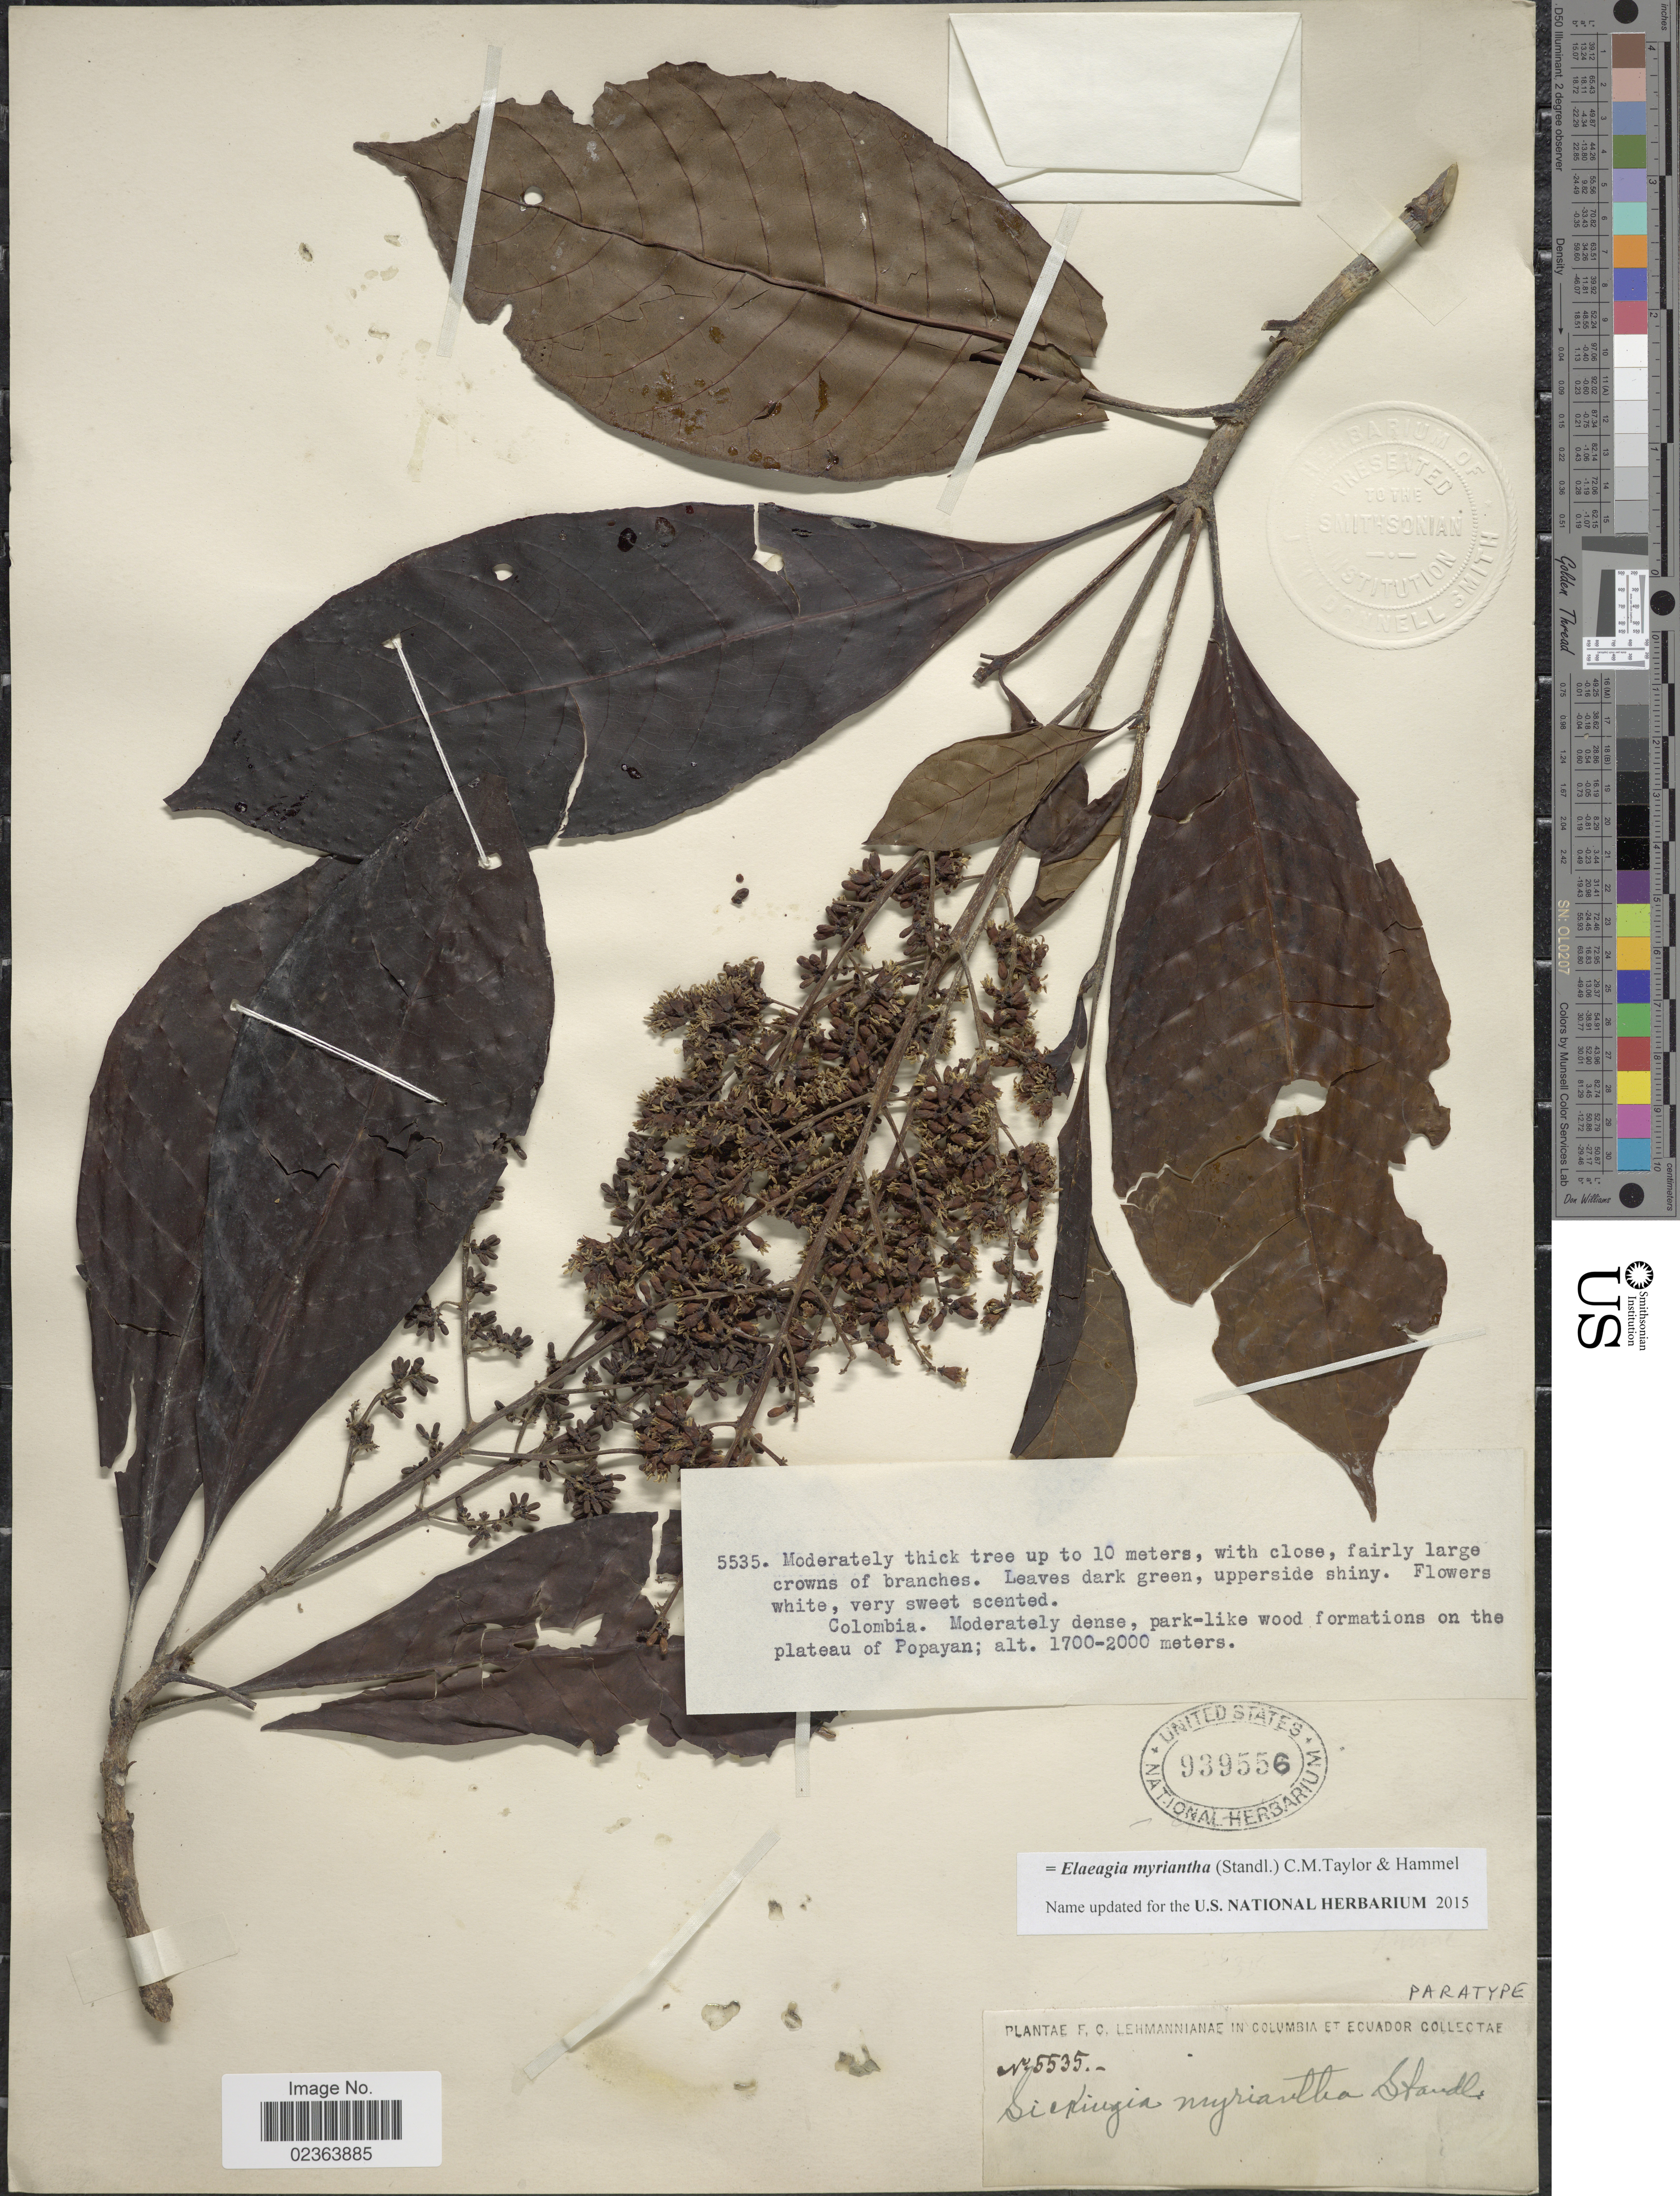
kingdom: Plantae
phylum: Tracheophyta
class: Magnoliopsida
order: Gentianales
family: Rubiaceae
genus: Elaeagia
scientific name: Elaeagia myriantha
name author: (Standl.) C.M. Taylor & Hammel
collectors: F. C. Lehmann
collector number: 5535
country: Colombia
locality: Colombia, Moderately dense, park-like wood formations on the plateau of Popayan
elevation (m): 1700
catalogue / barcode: US 939556